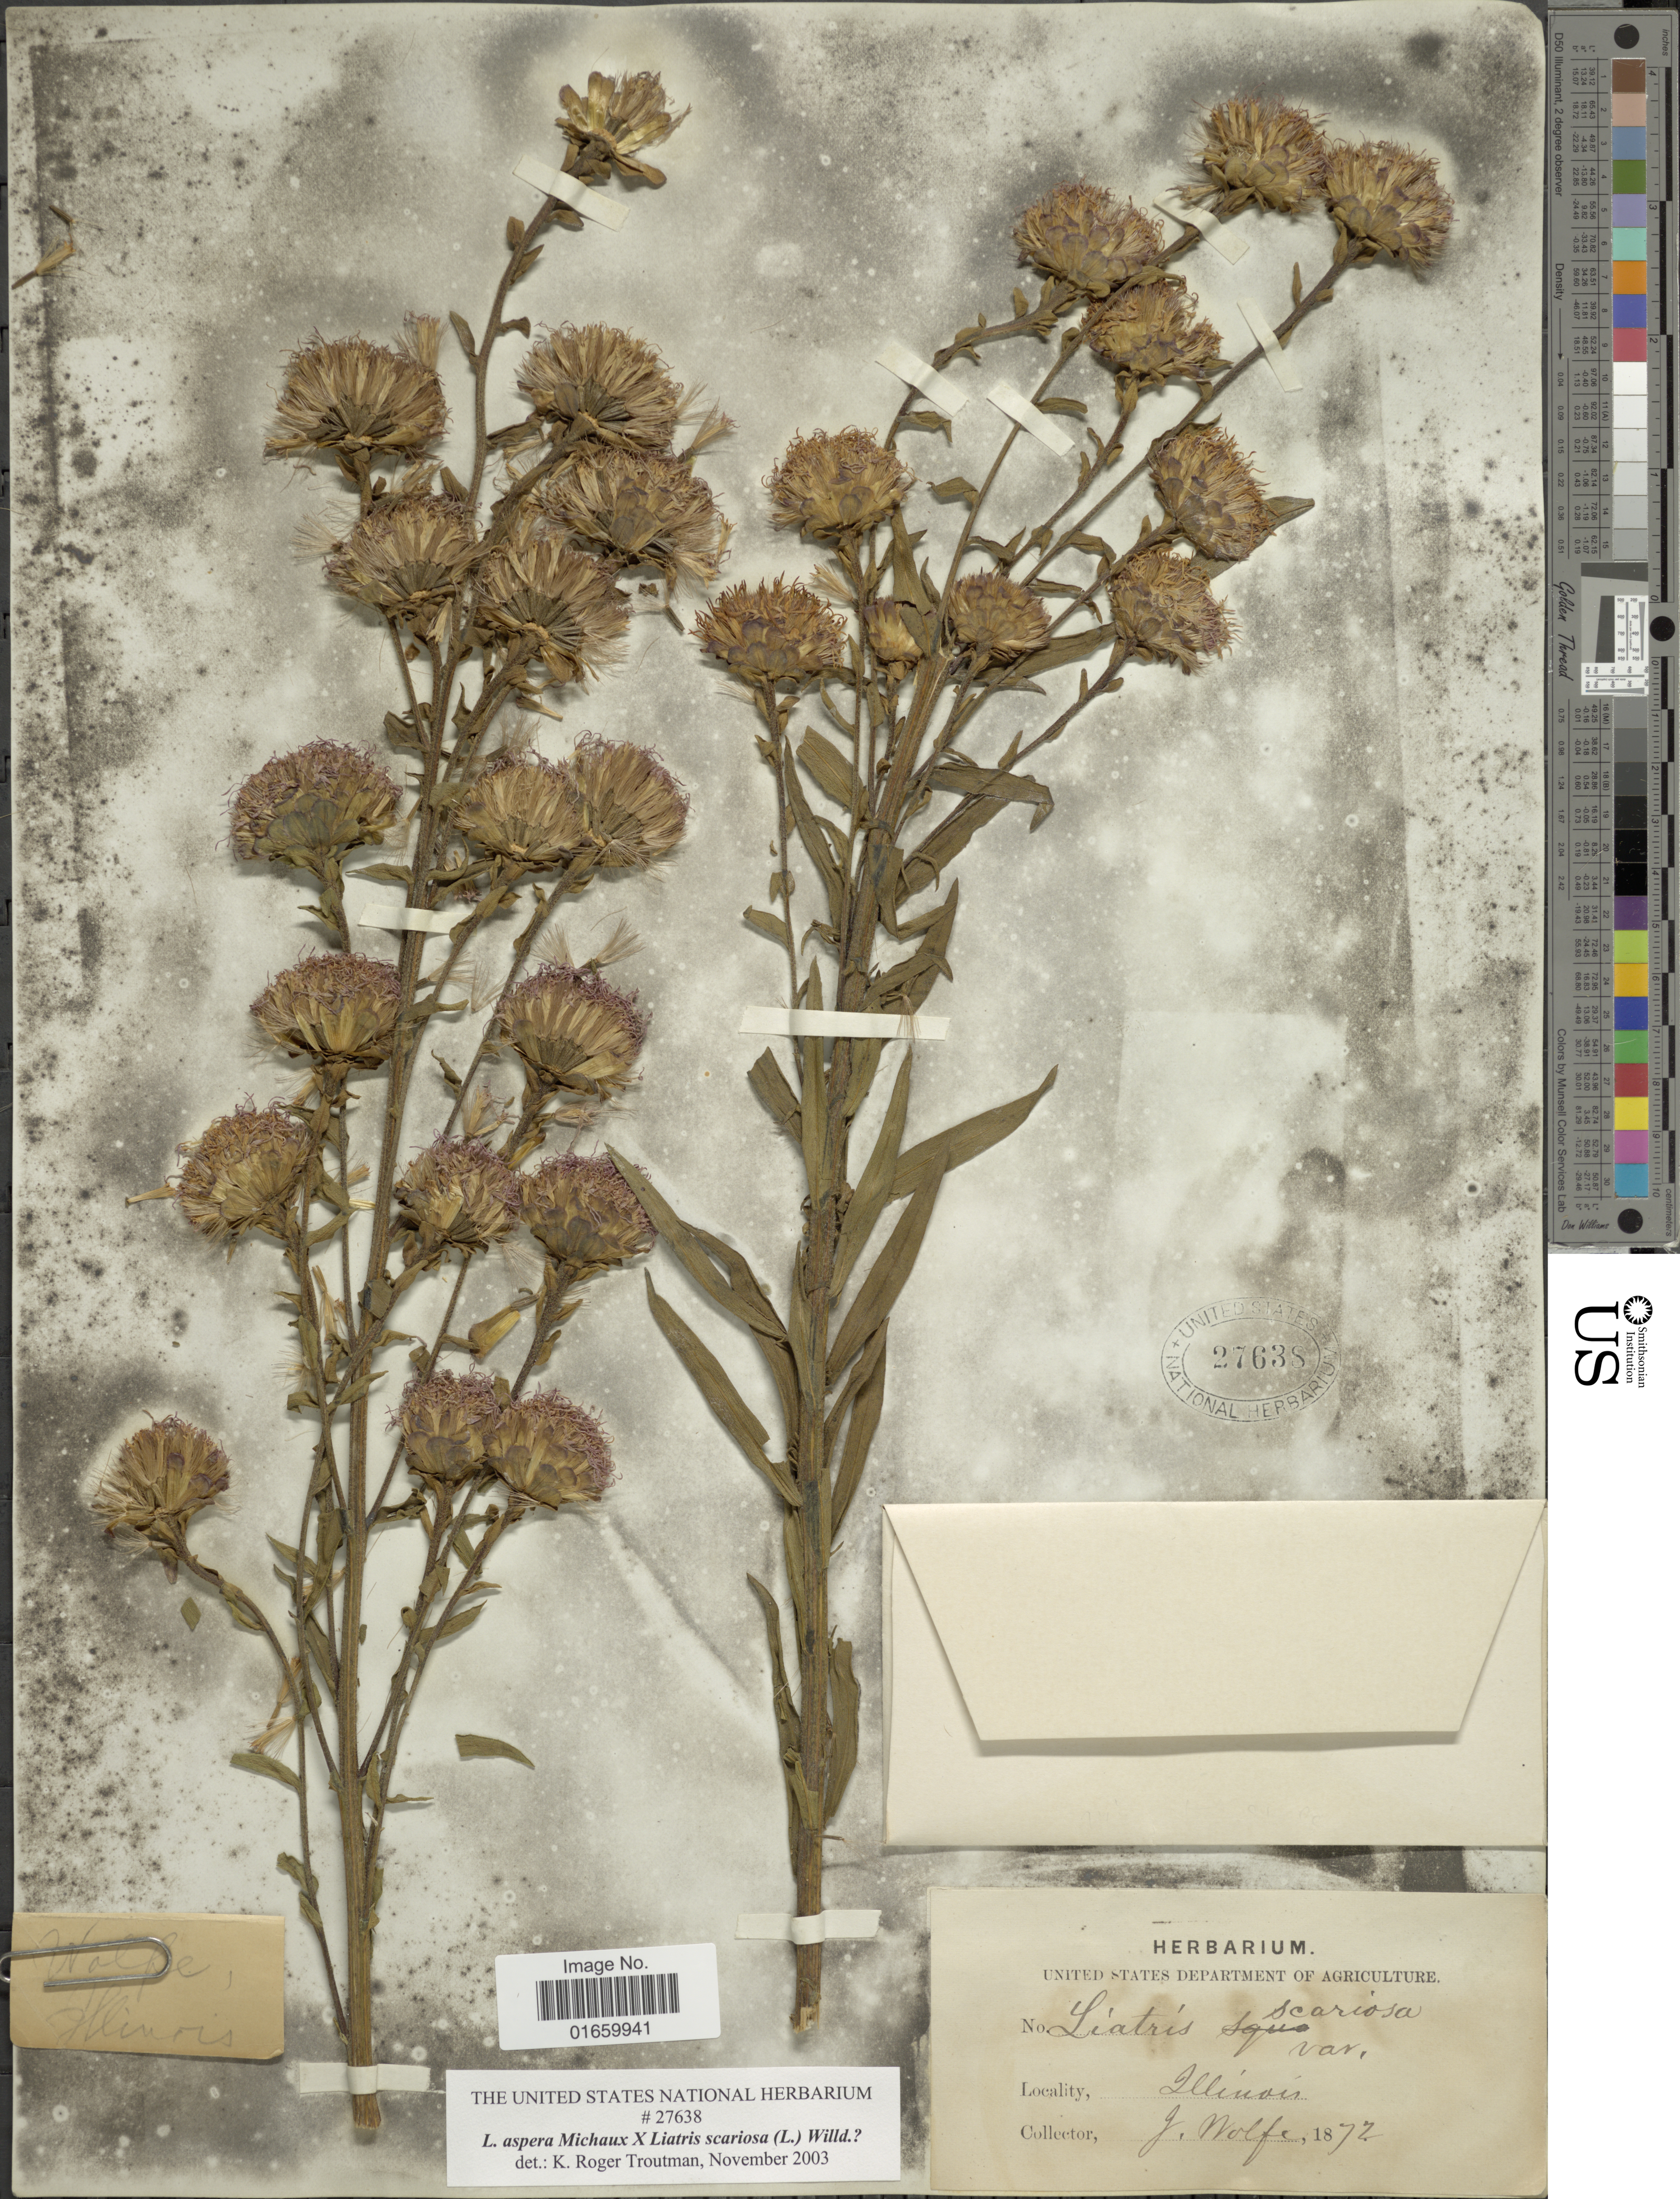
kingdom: Plantae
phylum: Tracheophyta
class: Magnoliopsida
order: Asterales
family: Asteraceae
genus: Liatris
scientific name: Liatris sp.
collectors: J. Wolfe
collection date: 1872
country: United States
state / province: Illinois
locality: Illinois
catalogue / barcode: US 27638